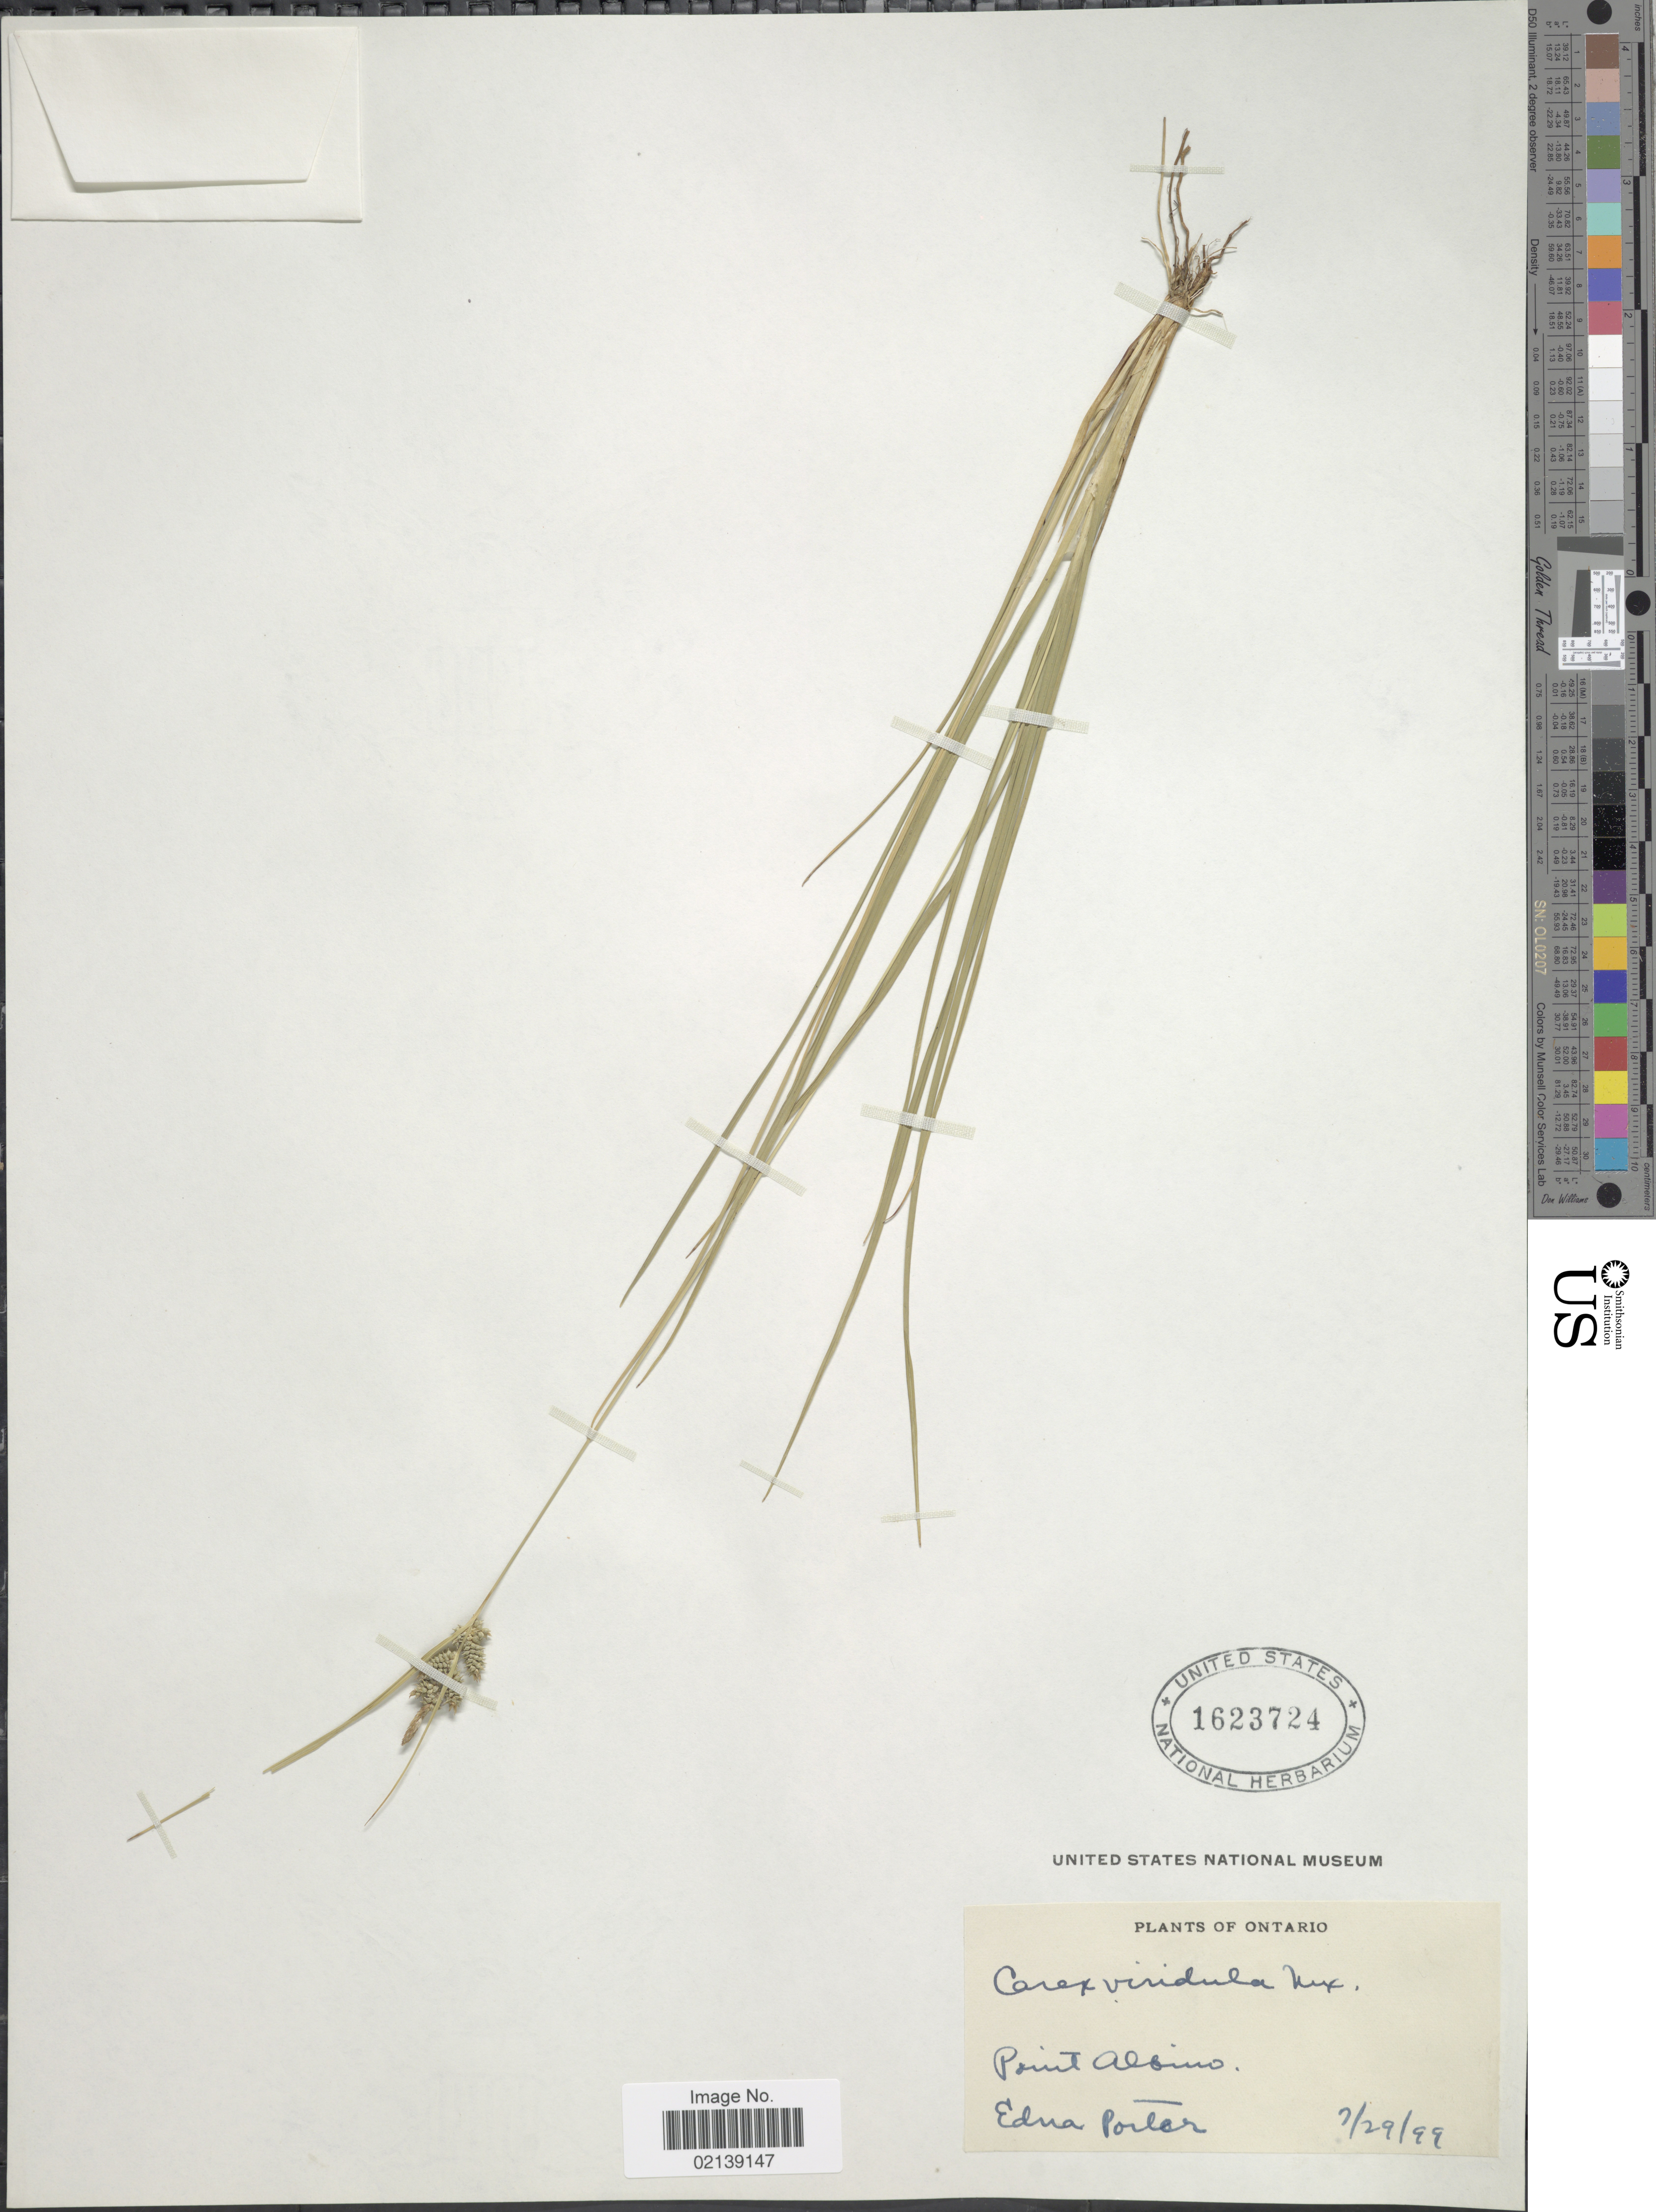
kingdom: Plantae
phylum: Tracheophyta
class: Liliopsida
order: Poales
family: Cyperaceae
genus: Carex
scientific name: Carex oederi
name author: Retz.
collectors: E. Porter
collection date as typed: Transcribed d/m/y: 29/7/99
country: Canada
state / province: Ontario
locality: Point Albino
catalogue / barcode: US 1623724